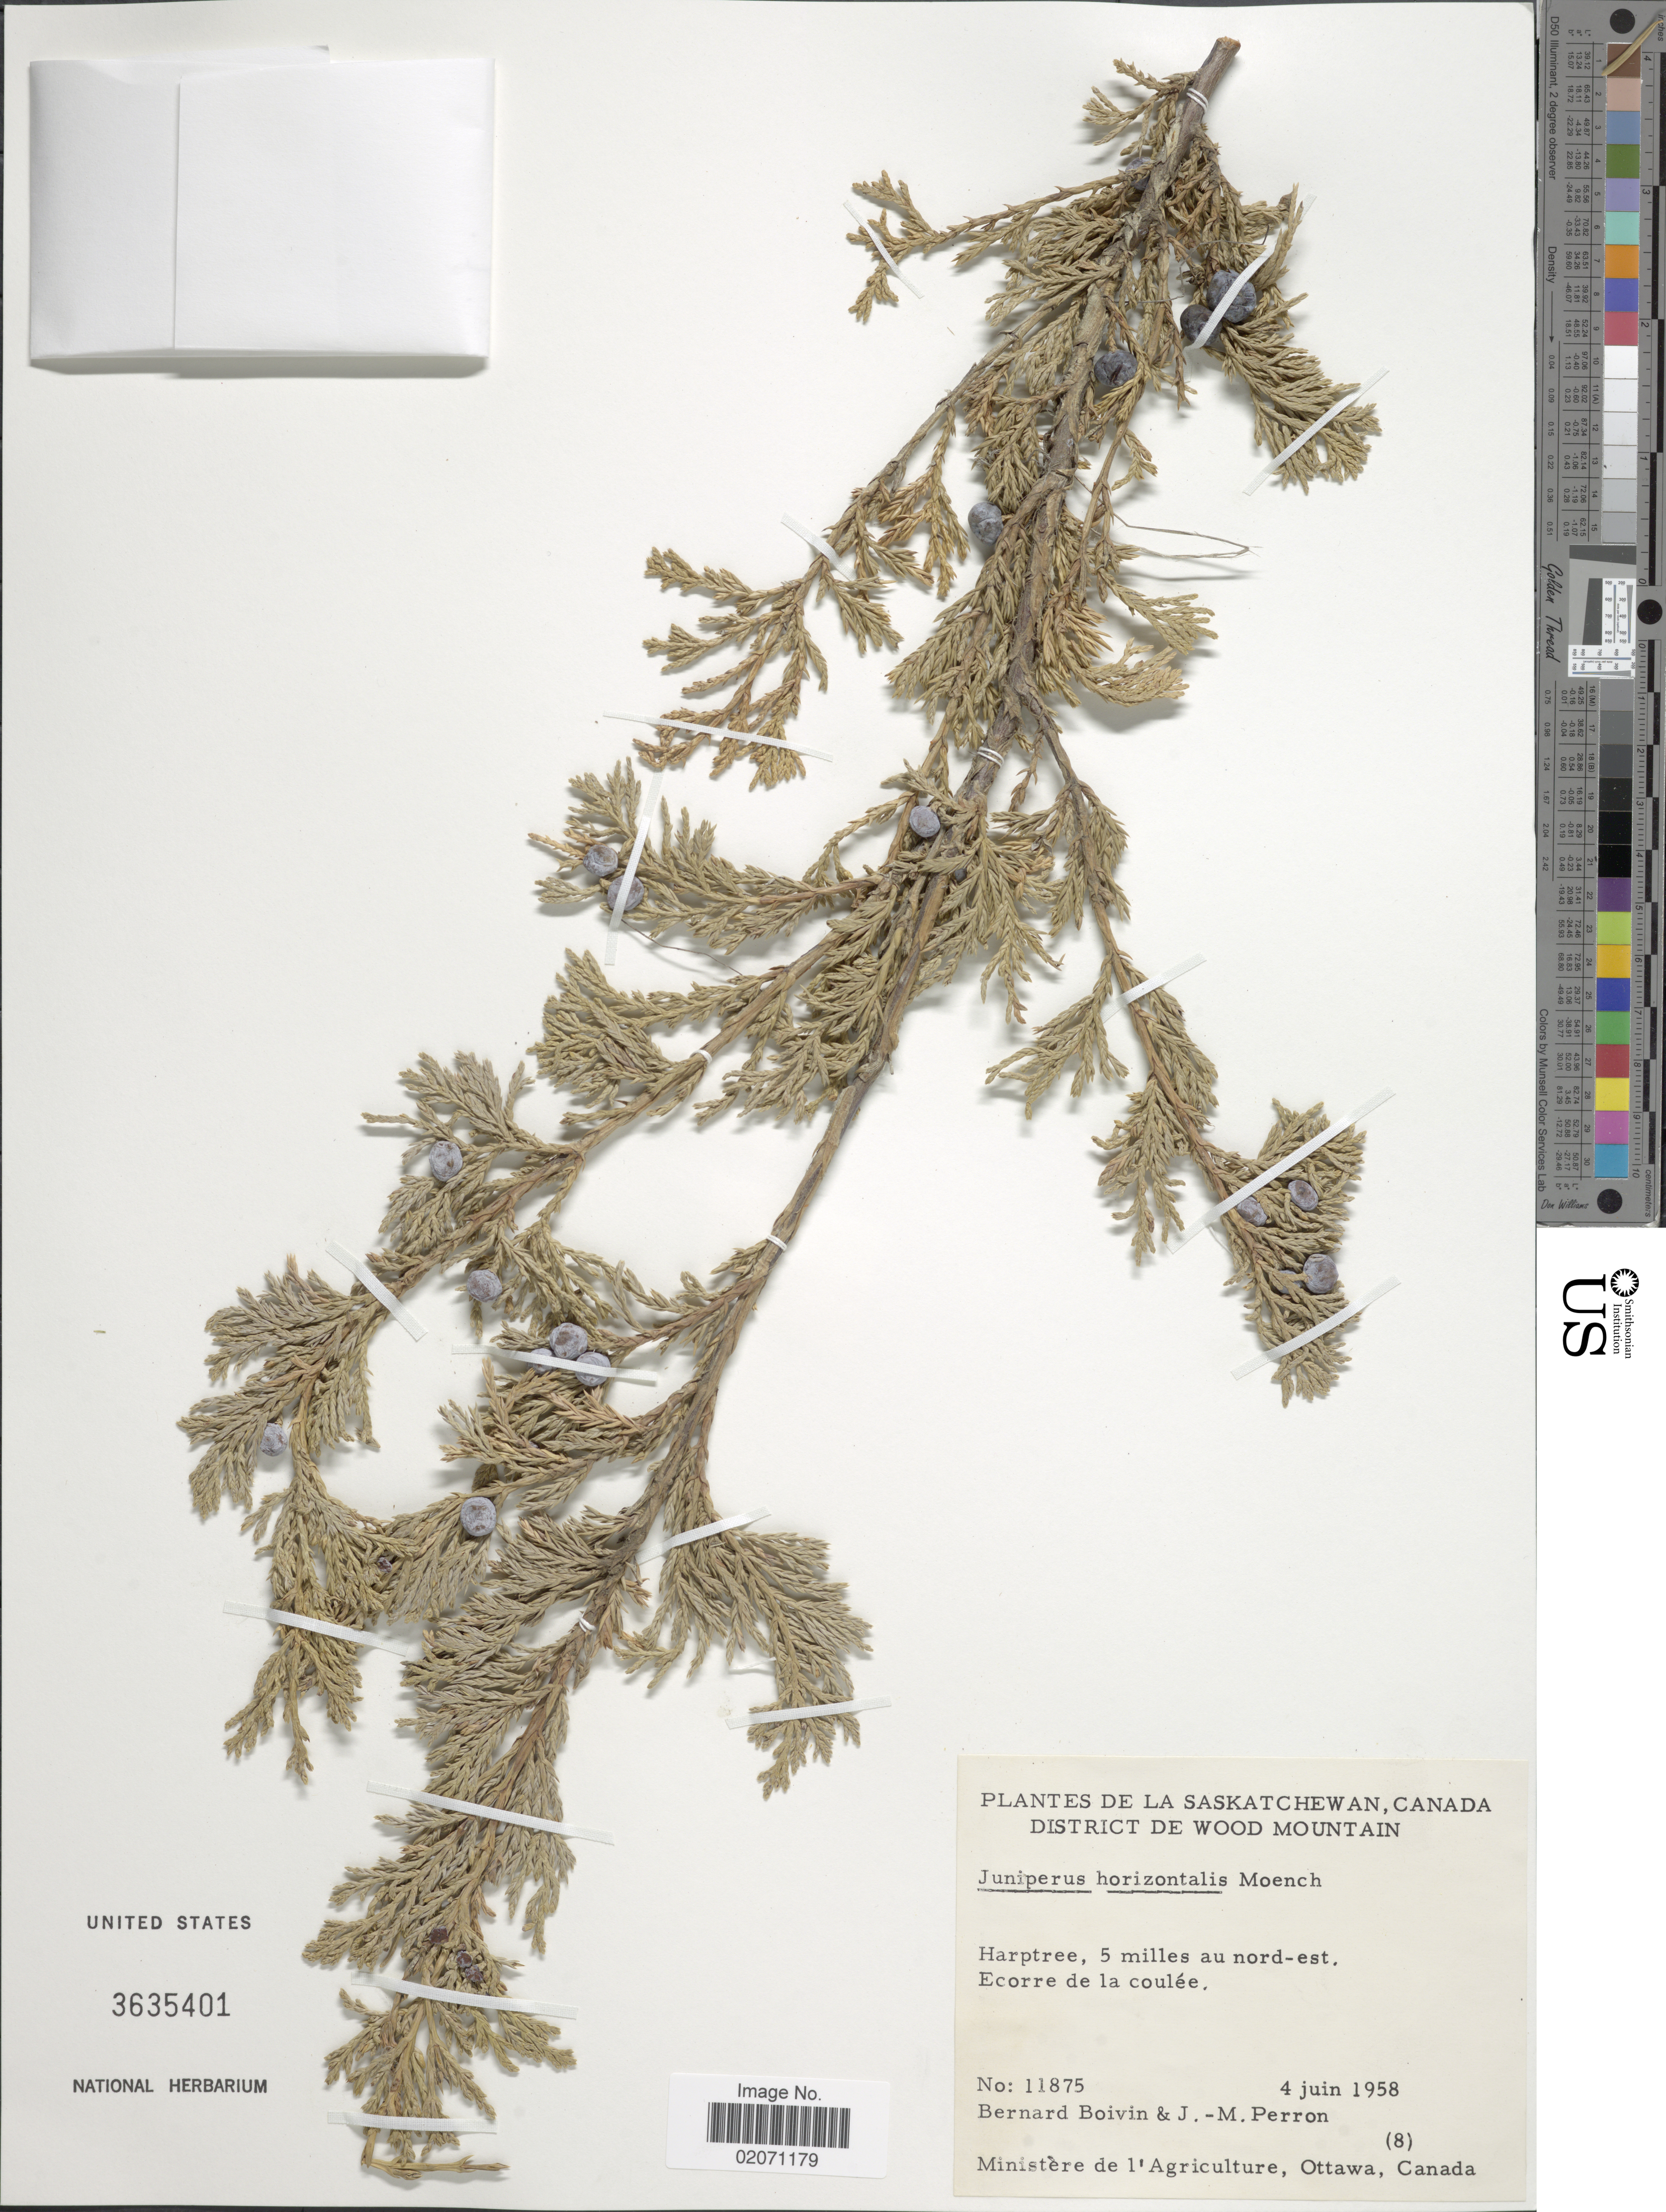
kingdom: Plantae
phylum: Tracheophyta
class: Pinopsida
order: Pinales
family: Cupressaceae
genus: Juniperus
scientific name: Juniperus horizontalis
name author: Moench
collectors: J. R. B. Boivin & J. Perron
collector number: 11875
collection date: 1958-06-04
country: Canada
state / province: Saskatchewan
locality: District de Wood Mountain, Harptree, 5 miles au nord-est, Ecorre de la coulee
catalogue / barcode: US 3635401